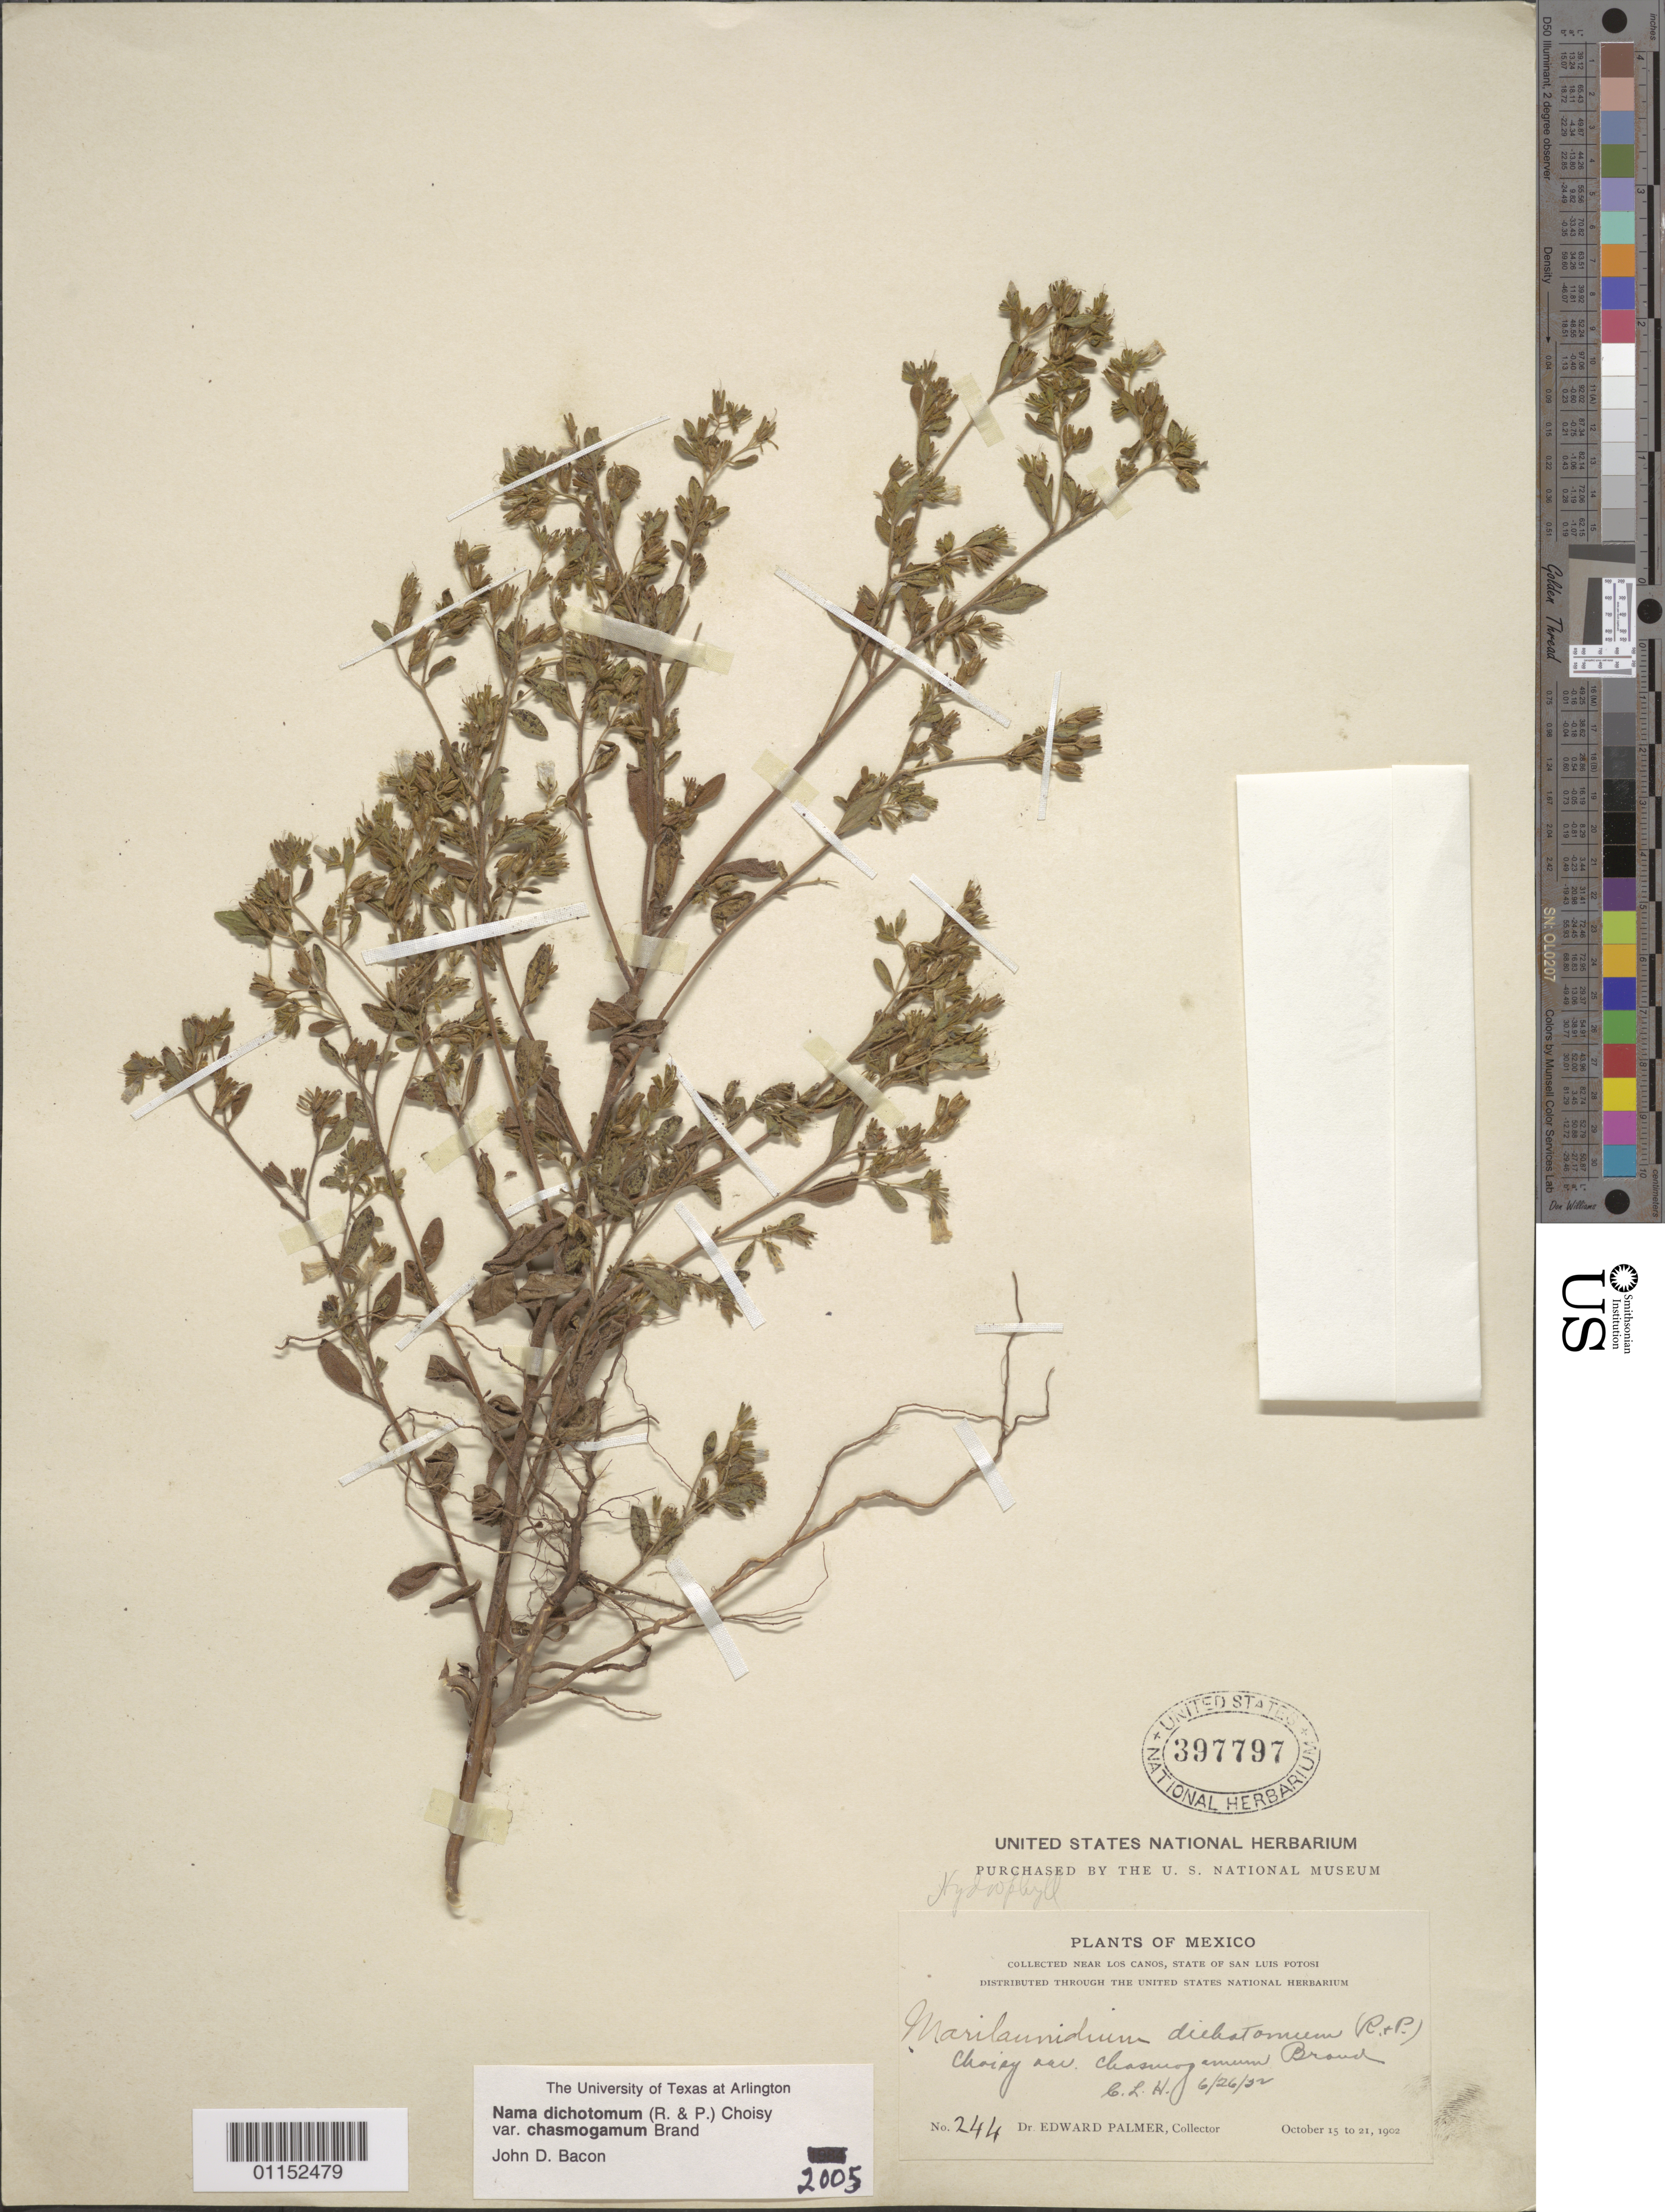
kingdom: Plantae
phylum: Tracheophyta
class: Magnoliopsida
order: Boraginales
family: Namaceae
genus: Nama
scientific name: Nama dichotoma var. chasmogama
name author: Brand in Engl.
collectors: E. Palmer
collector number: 244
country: Mexico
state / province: San Luis Potosí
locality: Los Canos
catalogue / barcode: US 397797